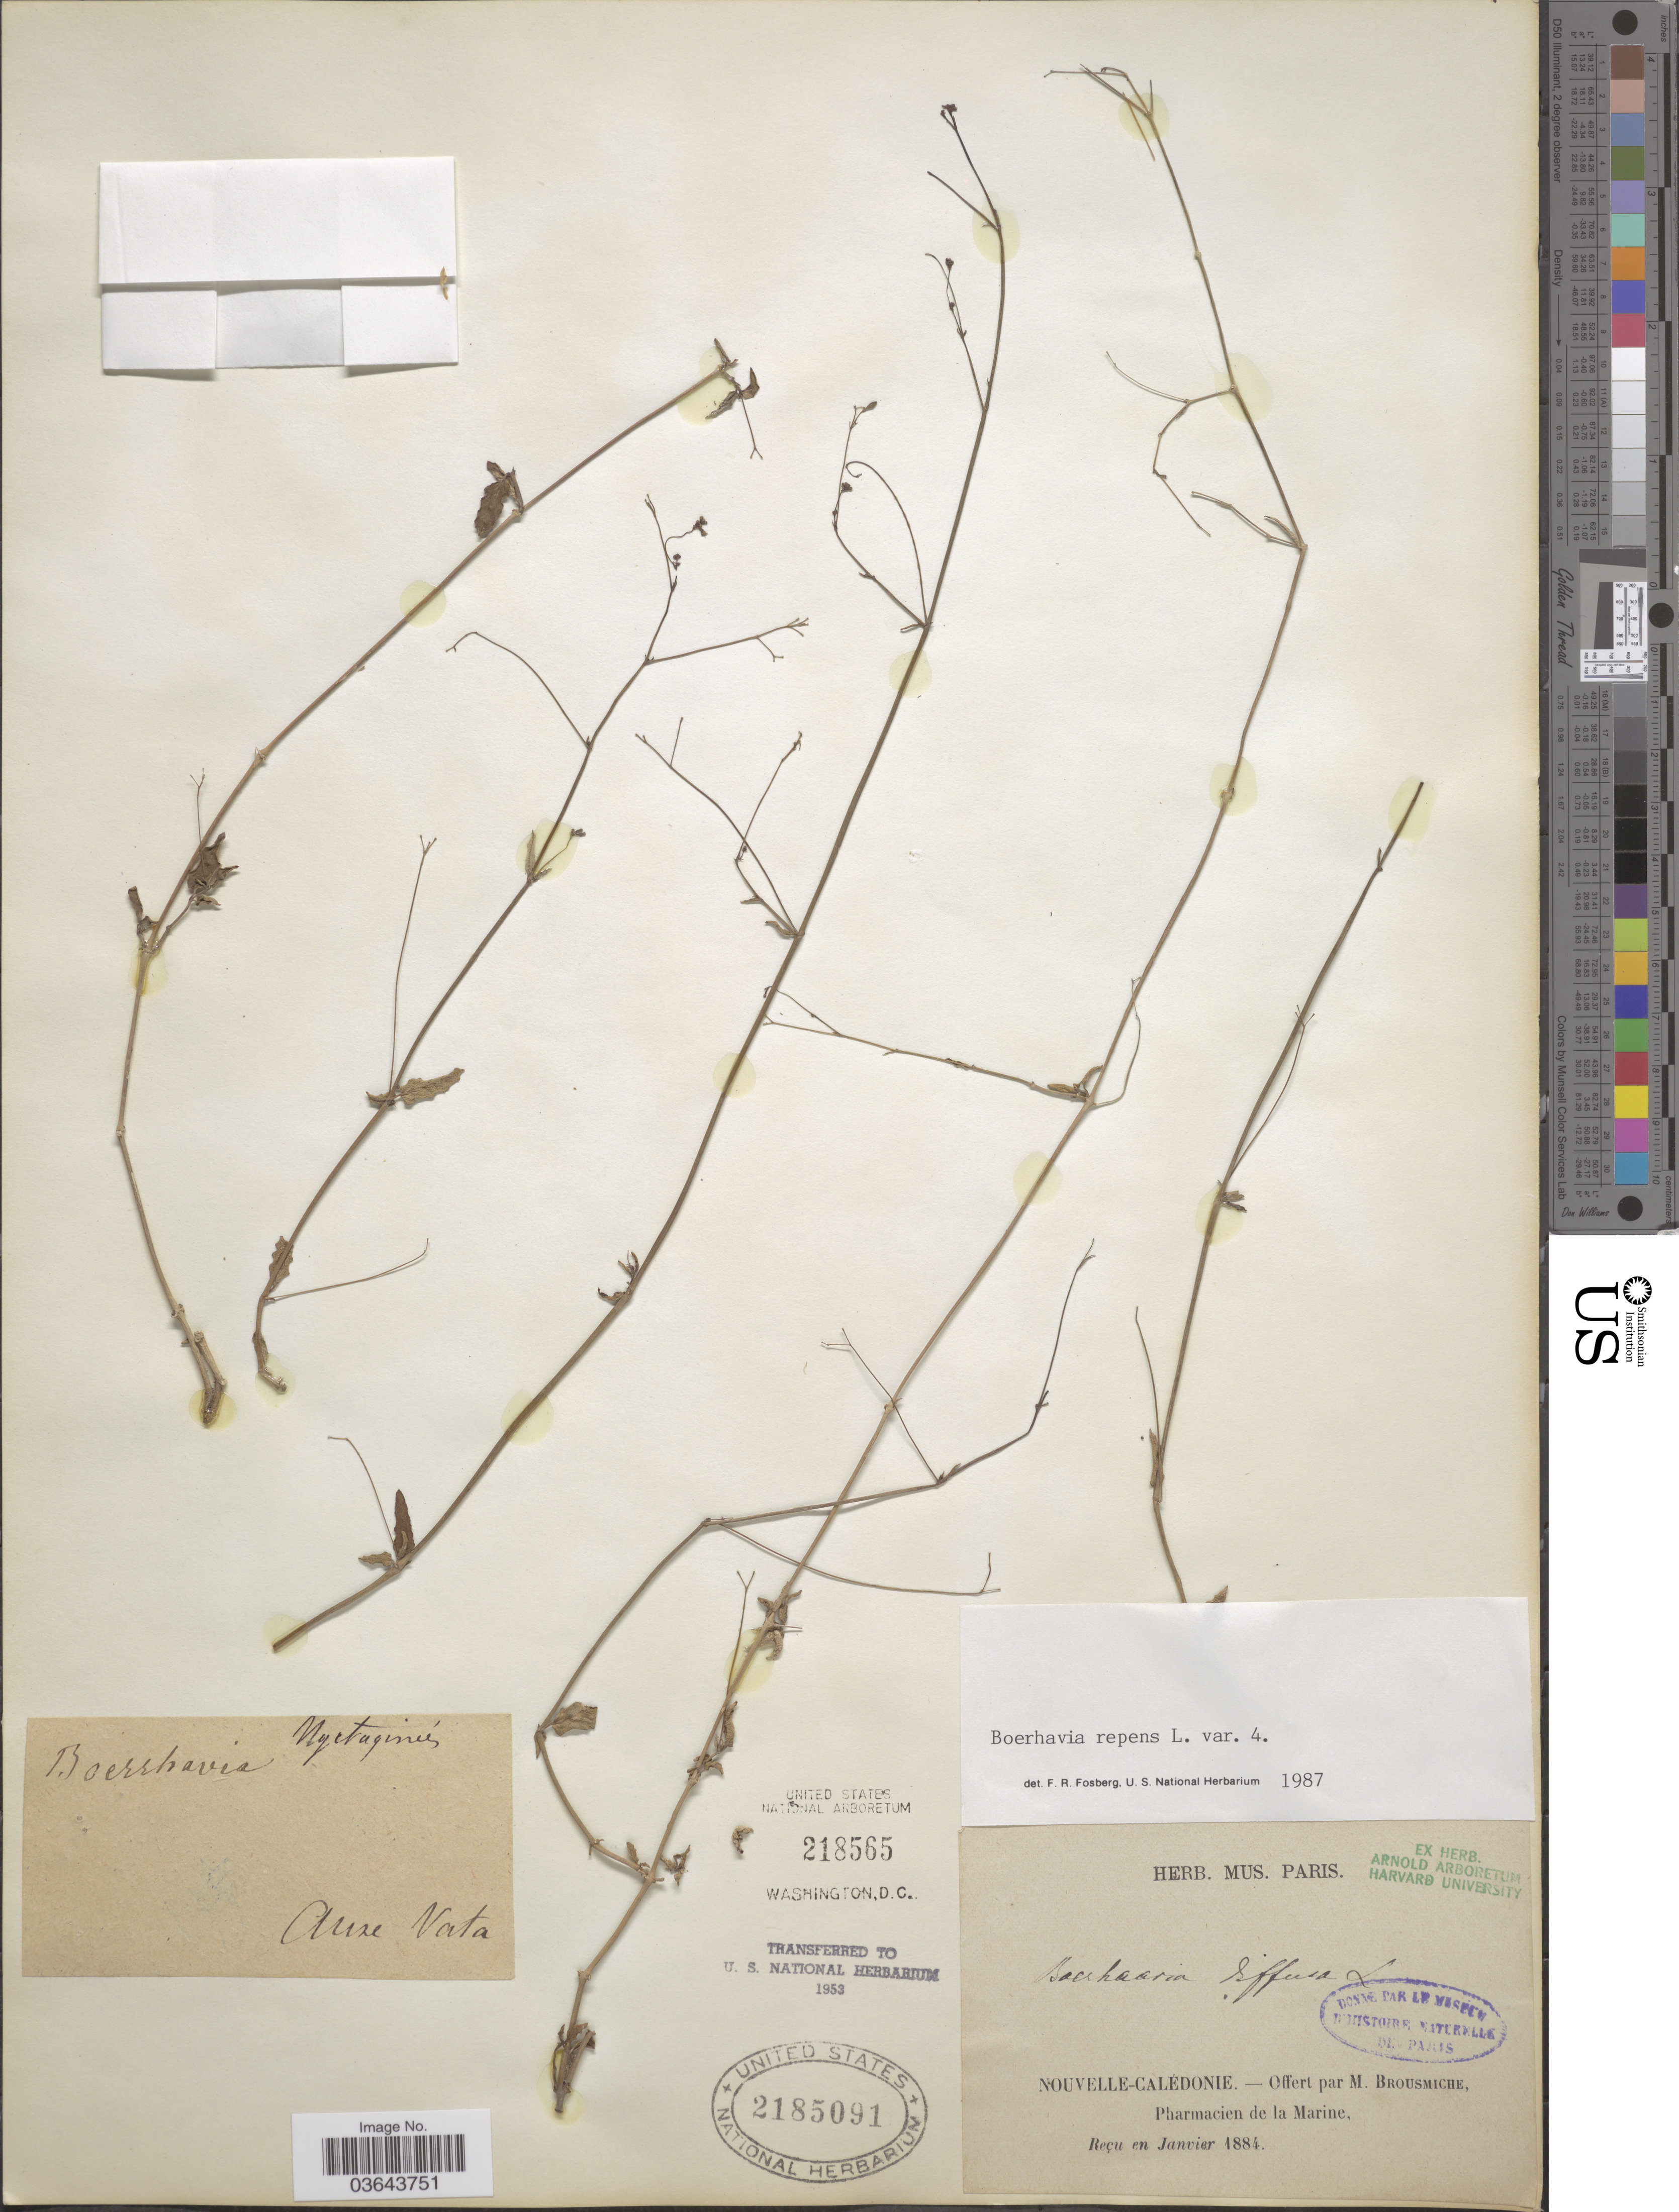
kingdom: Plantae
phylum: Tracheophyta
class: Magnoliopsida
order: Caryophyllales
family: Nyctaginaceae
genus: Boerhavia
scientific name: Boerhavia repens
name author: L.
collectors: M. Brousmiche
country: New Caledonia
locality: Auze Vata [unsure placement]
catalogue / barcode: US 2185091